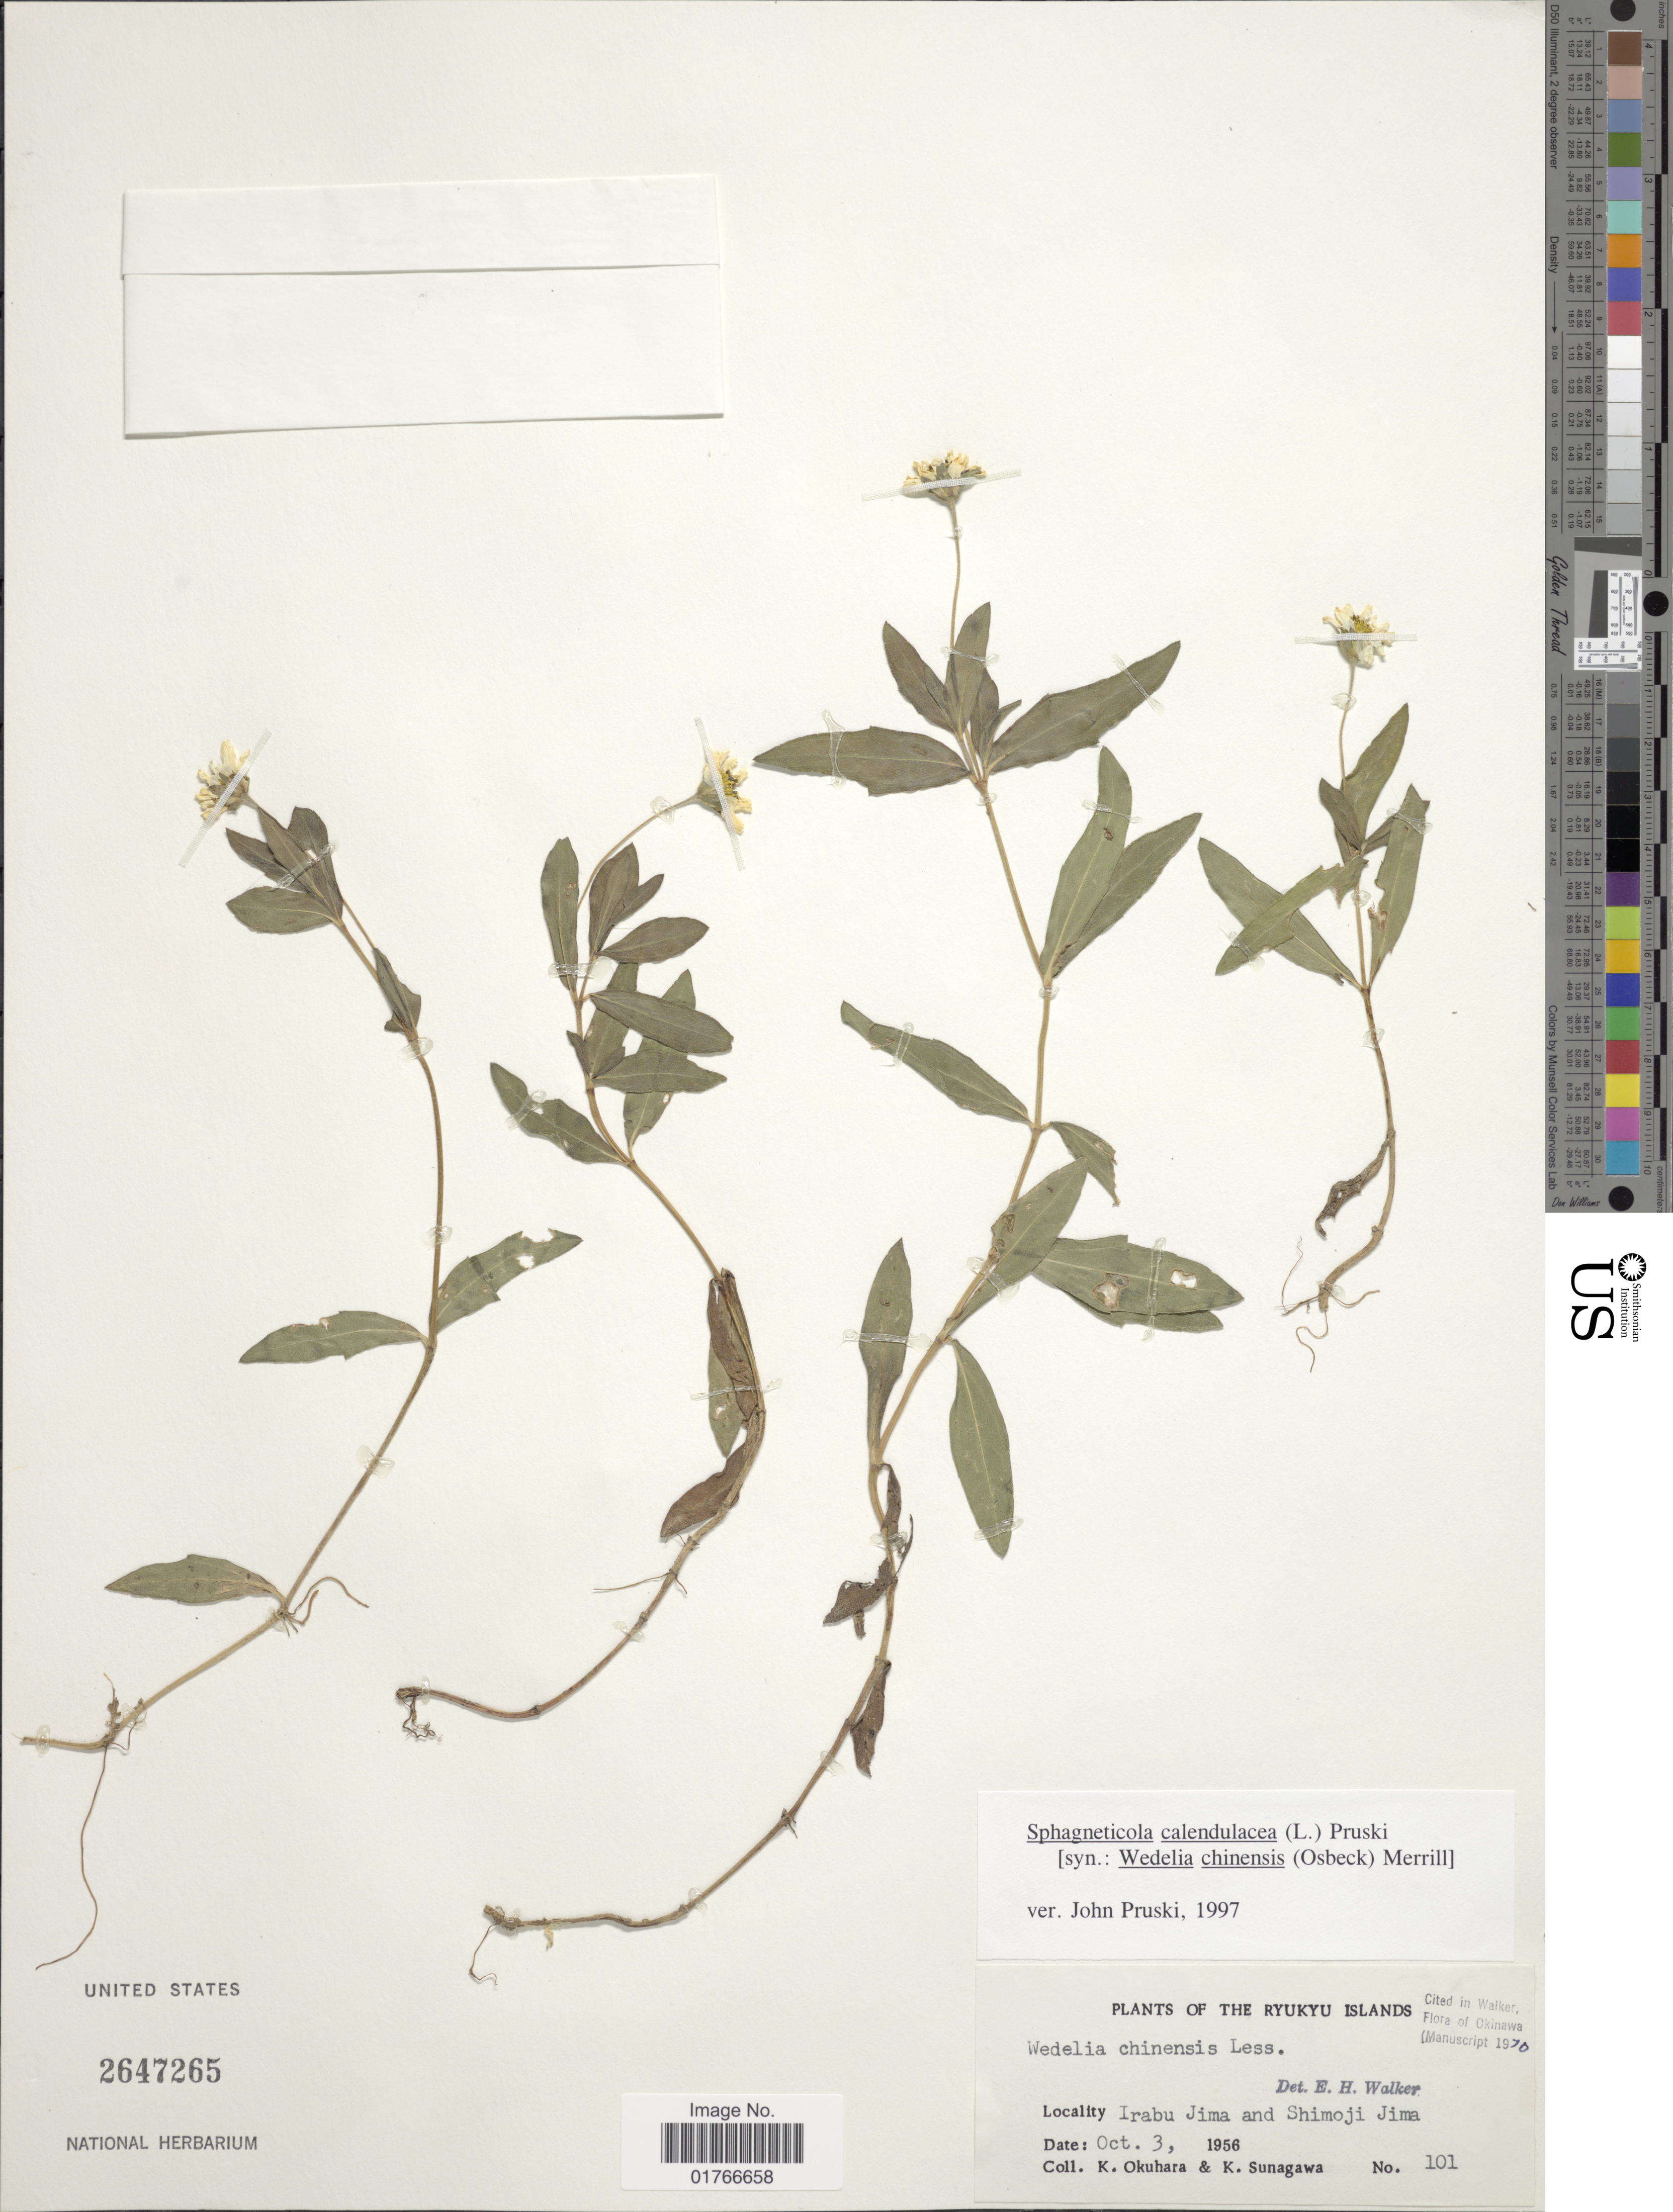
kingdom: Plantae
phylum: Tracheophyta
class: Magnoliopsida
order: Asterales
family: Asteraceae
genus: Sphagneticola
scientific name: Sphagneticola calendulacea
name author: (L.) Pruski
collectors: K. Okuhara & K. Sunagawa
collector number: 101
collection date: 1956-10-03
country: Japan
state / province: Okinawa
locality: Ryukyu Islands, Irabu Jima and Shimoji Jima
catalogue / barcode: US 2647265